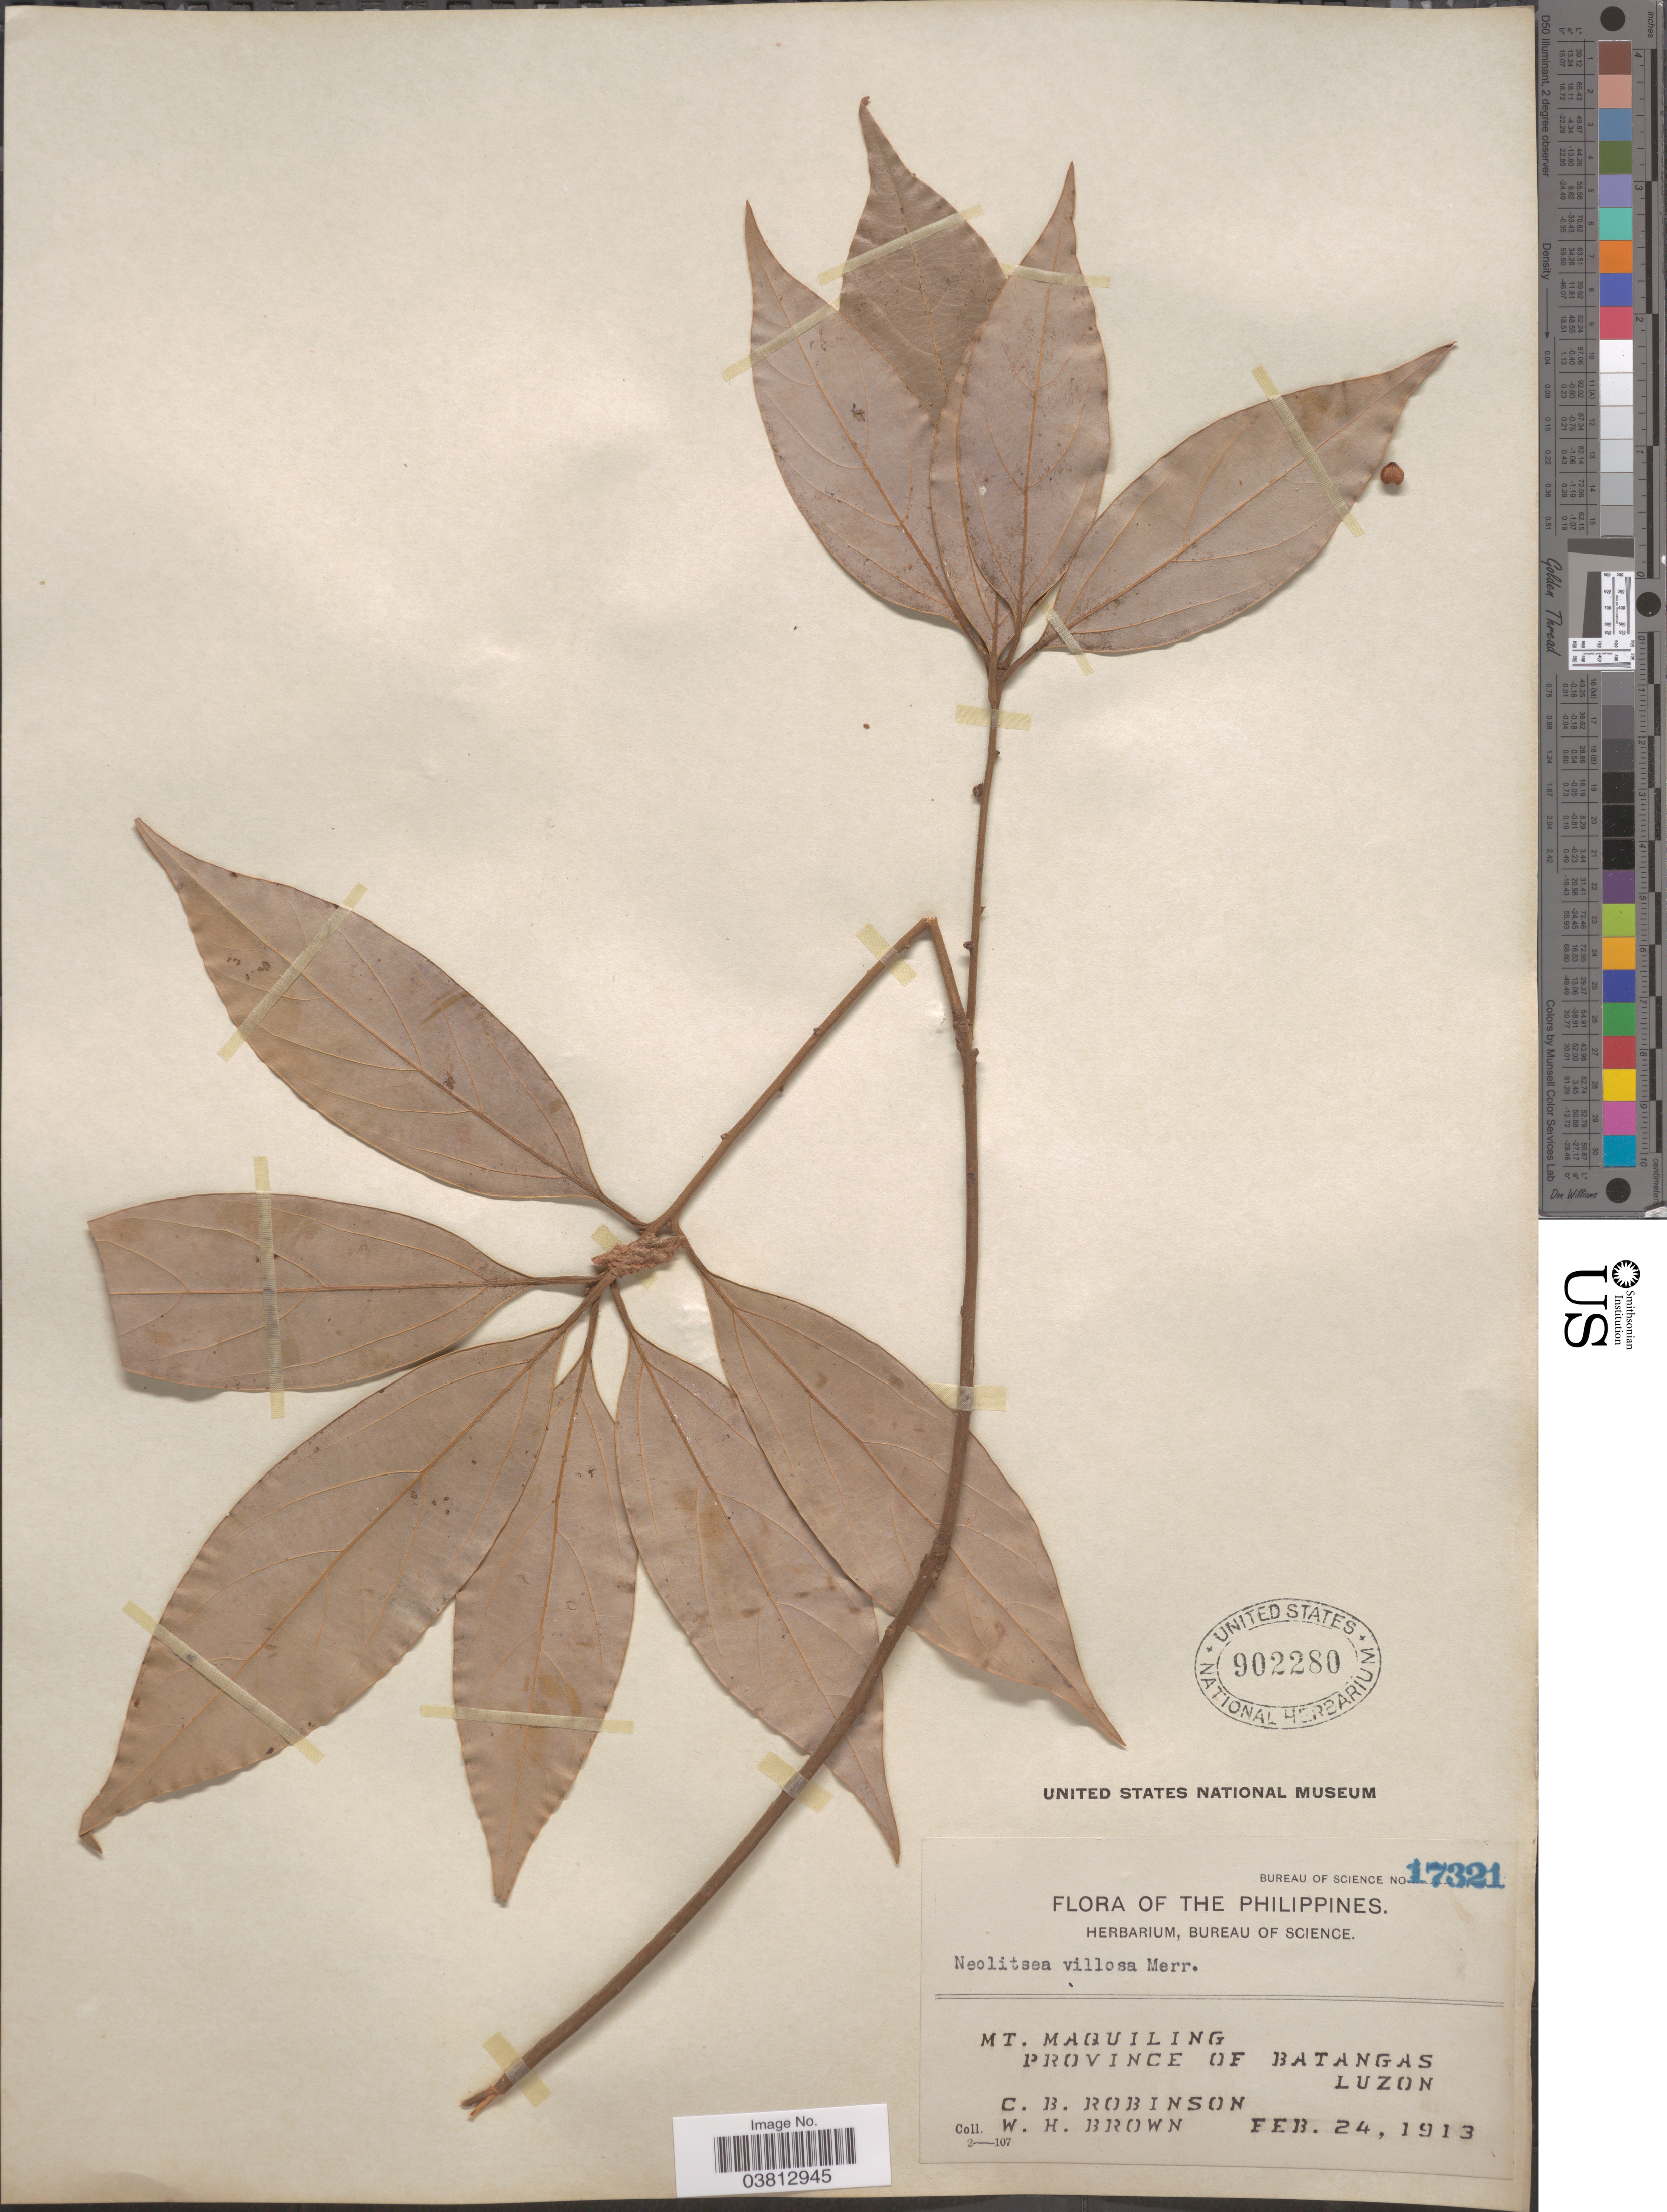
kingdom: Plantae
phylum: Tracheophyta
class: Magnoliopsida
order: Laurales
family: Lauraceae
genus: Neolitsea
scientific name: Neolitsea villosa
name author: (Blume) Merr.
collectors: C. Robinson & W. H. Brown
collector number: Bureau of Science 17321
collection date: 1913-02-24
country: Philippines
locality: Mt. Maquiling. Province of Batangas. Luzon.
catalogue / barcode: US 902280